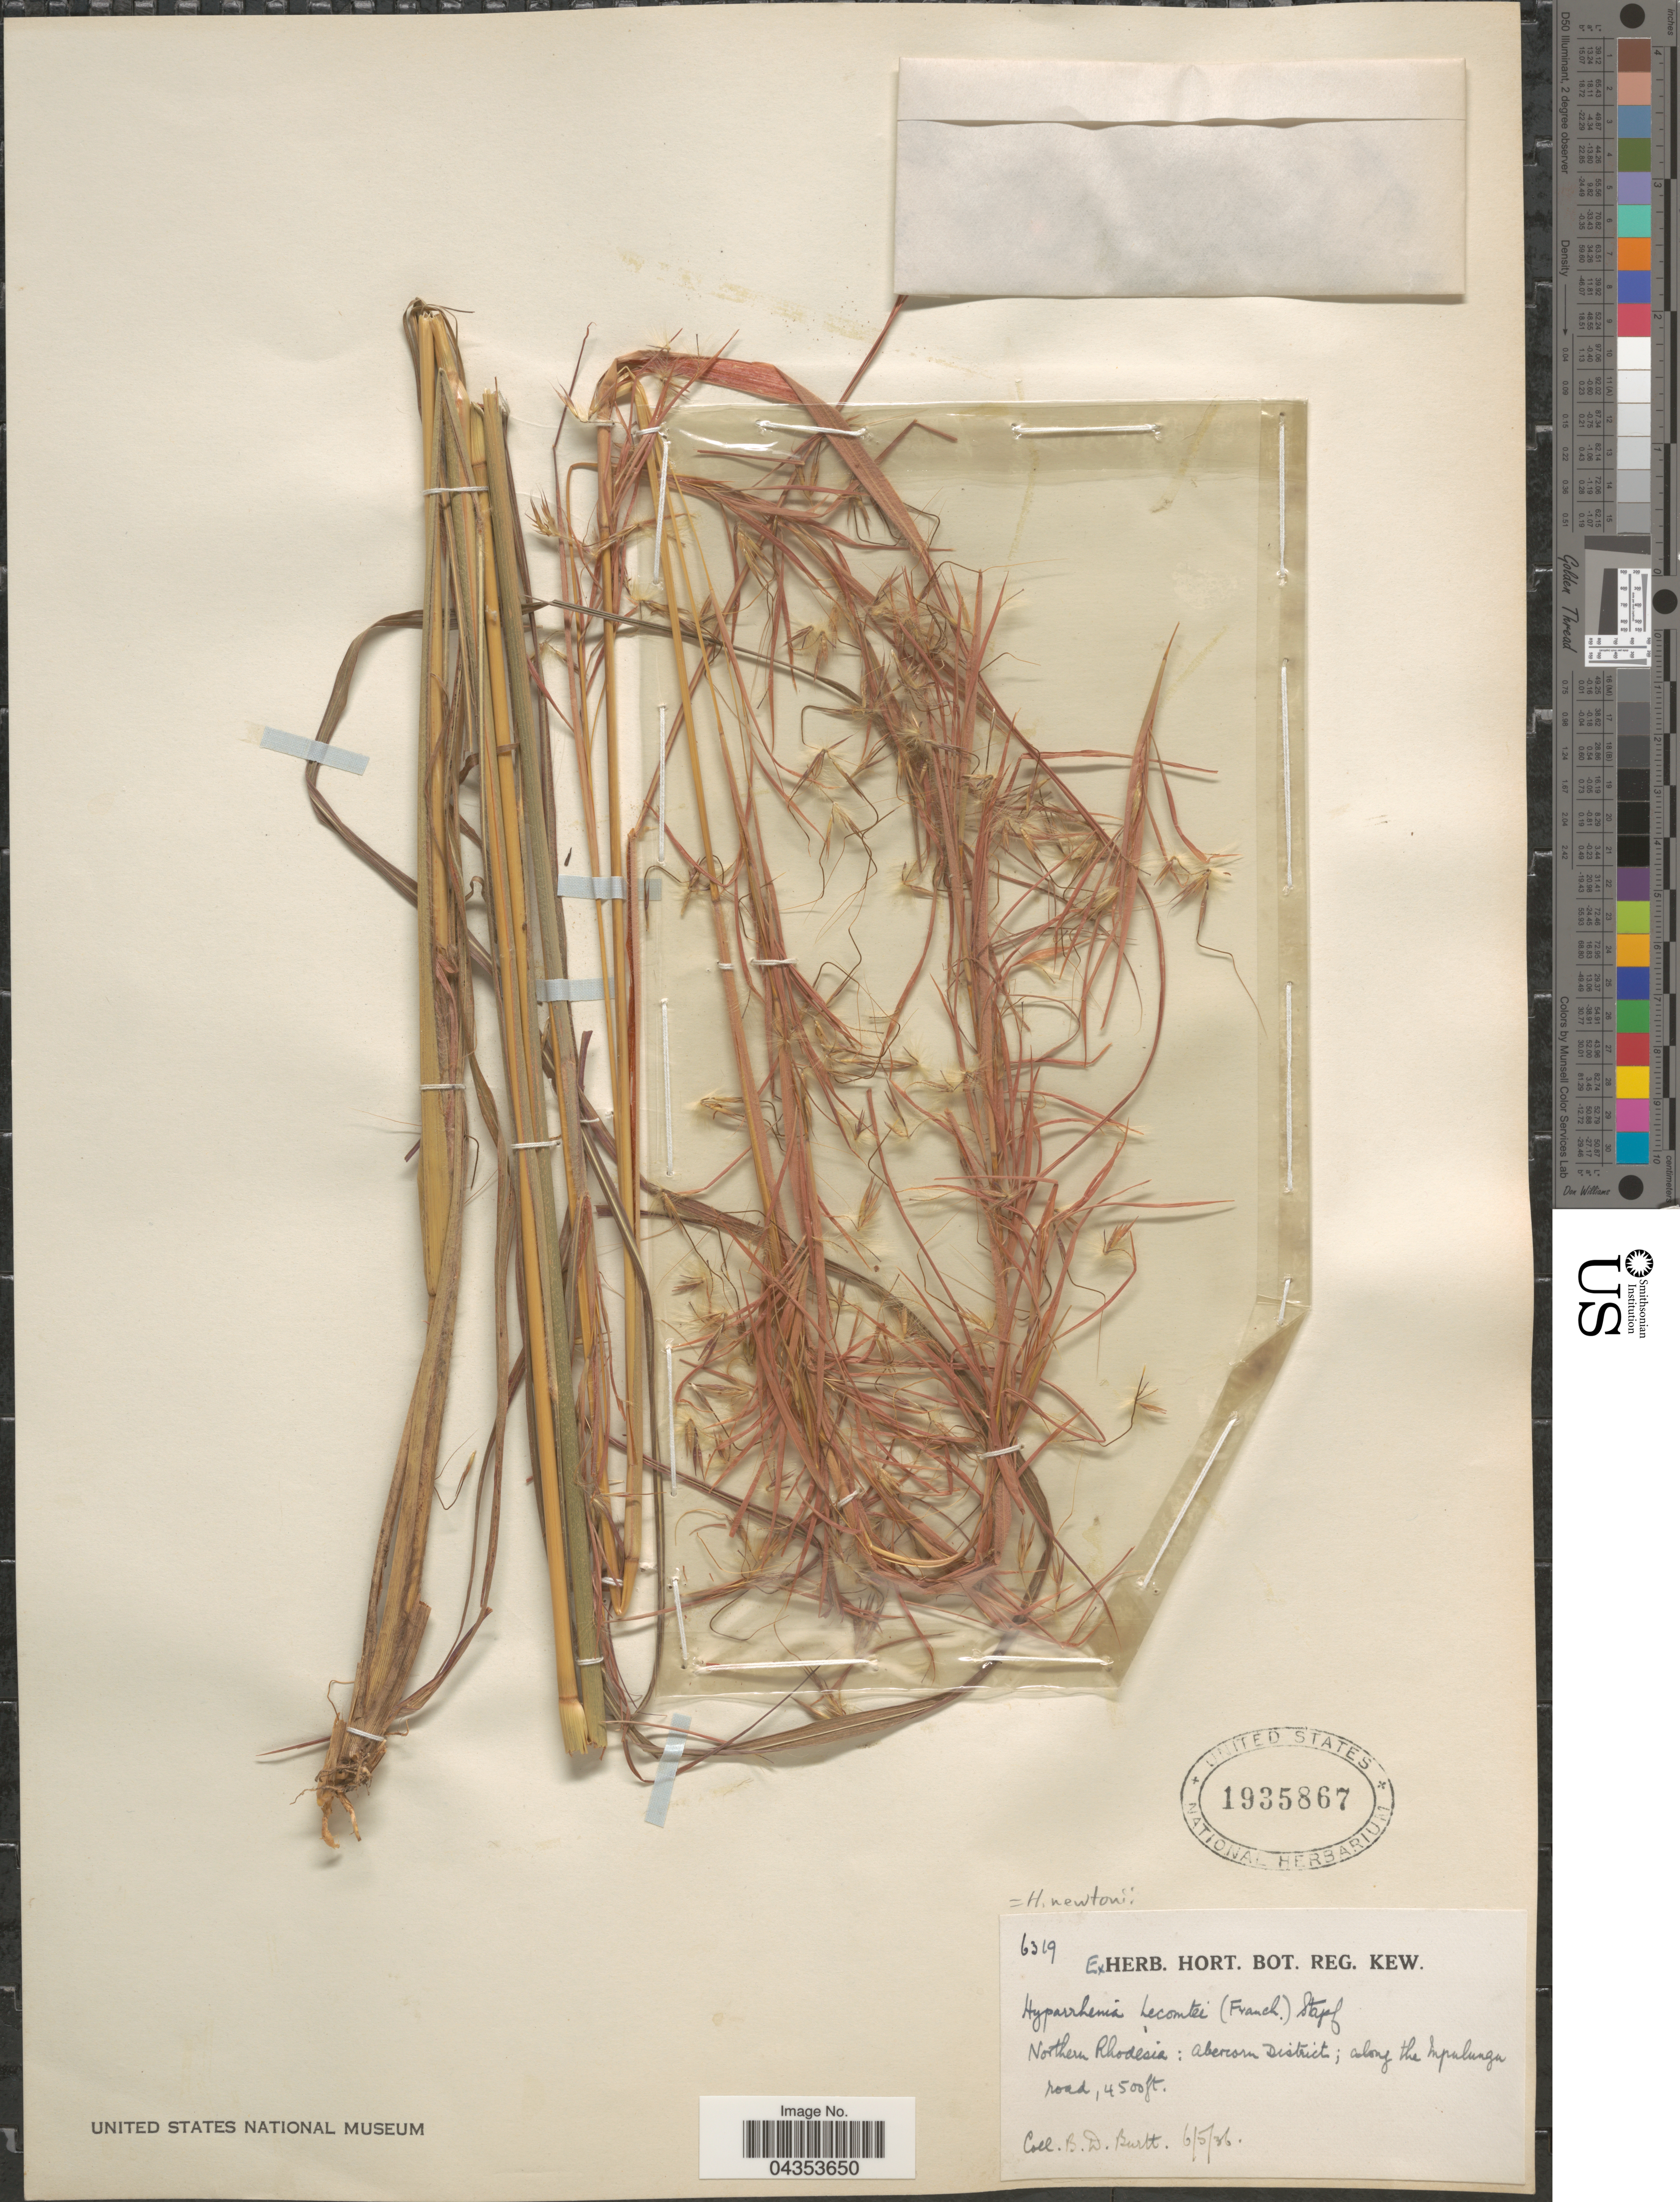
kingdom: Plantae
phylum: Tracheophyta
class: Liliopsida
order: Poales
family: Poaceae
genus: Hyparrhenia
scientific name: Hyparrhenia newtonii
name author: (Hack.) Staf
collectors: B. D. Burtt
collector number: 6319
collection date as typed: Transcribed d/m/y: 6/5/36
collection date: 1936-05-06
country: Zambia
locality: Northern Rhodesia: Abercorn District; along the Mpulungu road.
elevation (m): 1372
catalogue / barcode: US 1935867